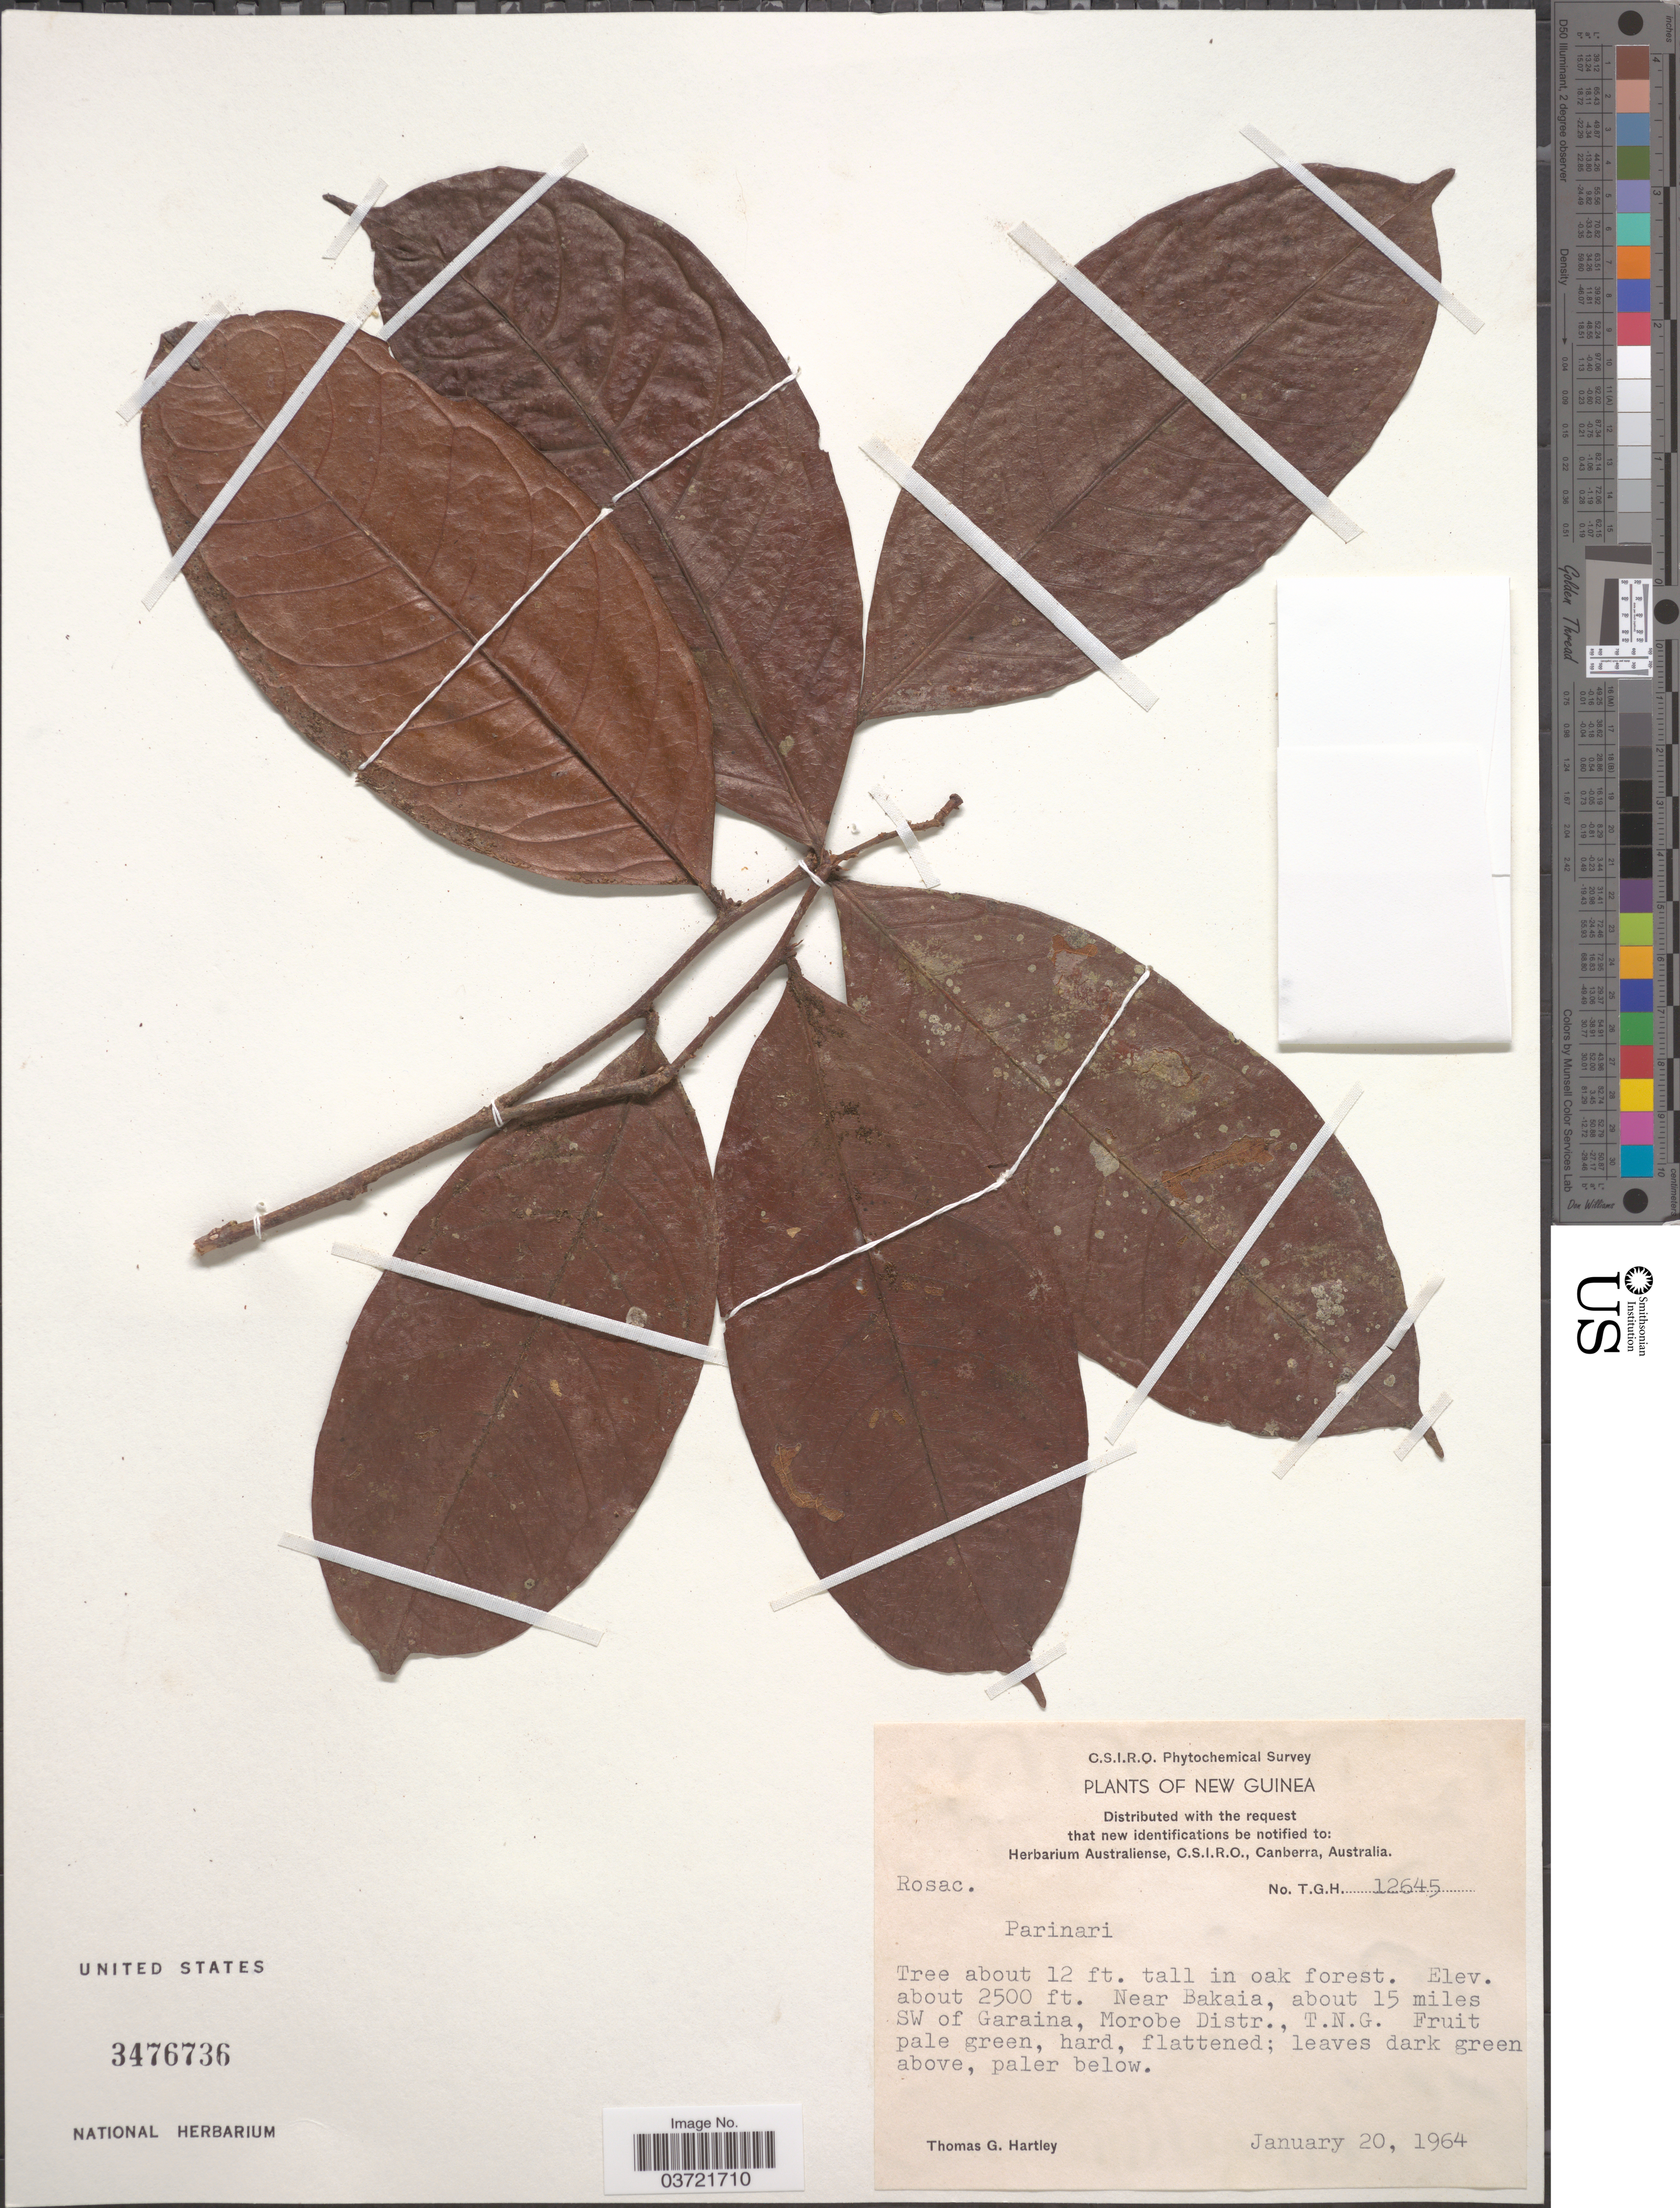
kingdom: Plantae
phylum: Tracheophyta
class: Magnoliopsida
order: Malpighiales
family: Chrysobalanaceae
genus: Parinari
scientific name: Parinari sp.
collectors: T. G. Hartley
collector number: TGH 12645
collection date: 1964-01-20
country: Papua New Guinea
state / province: Morobe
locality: New Guinea. Near Bakaia, about 15 miles SW of Garaina, Morobe Distr., T.N.G.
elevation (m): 762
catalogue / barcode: US 3476736